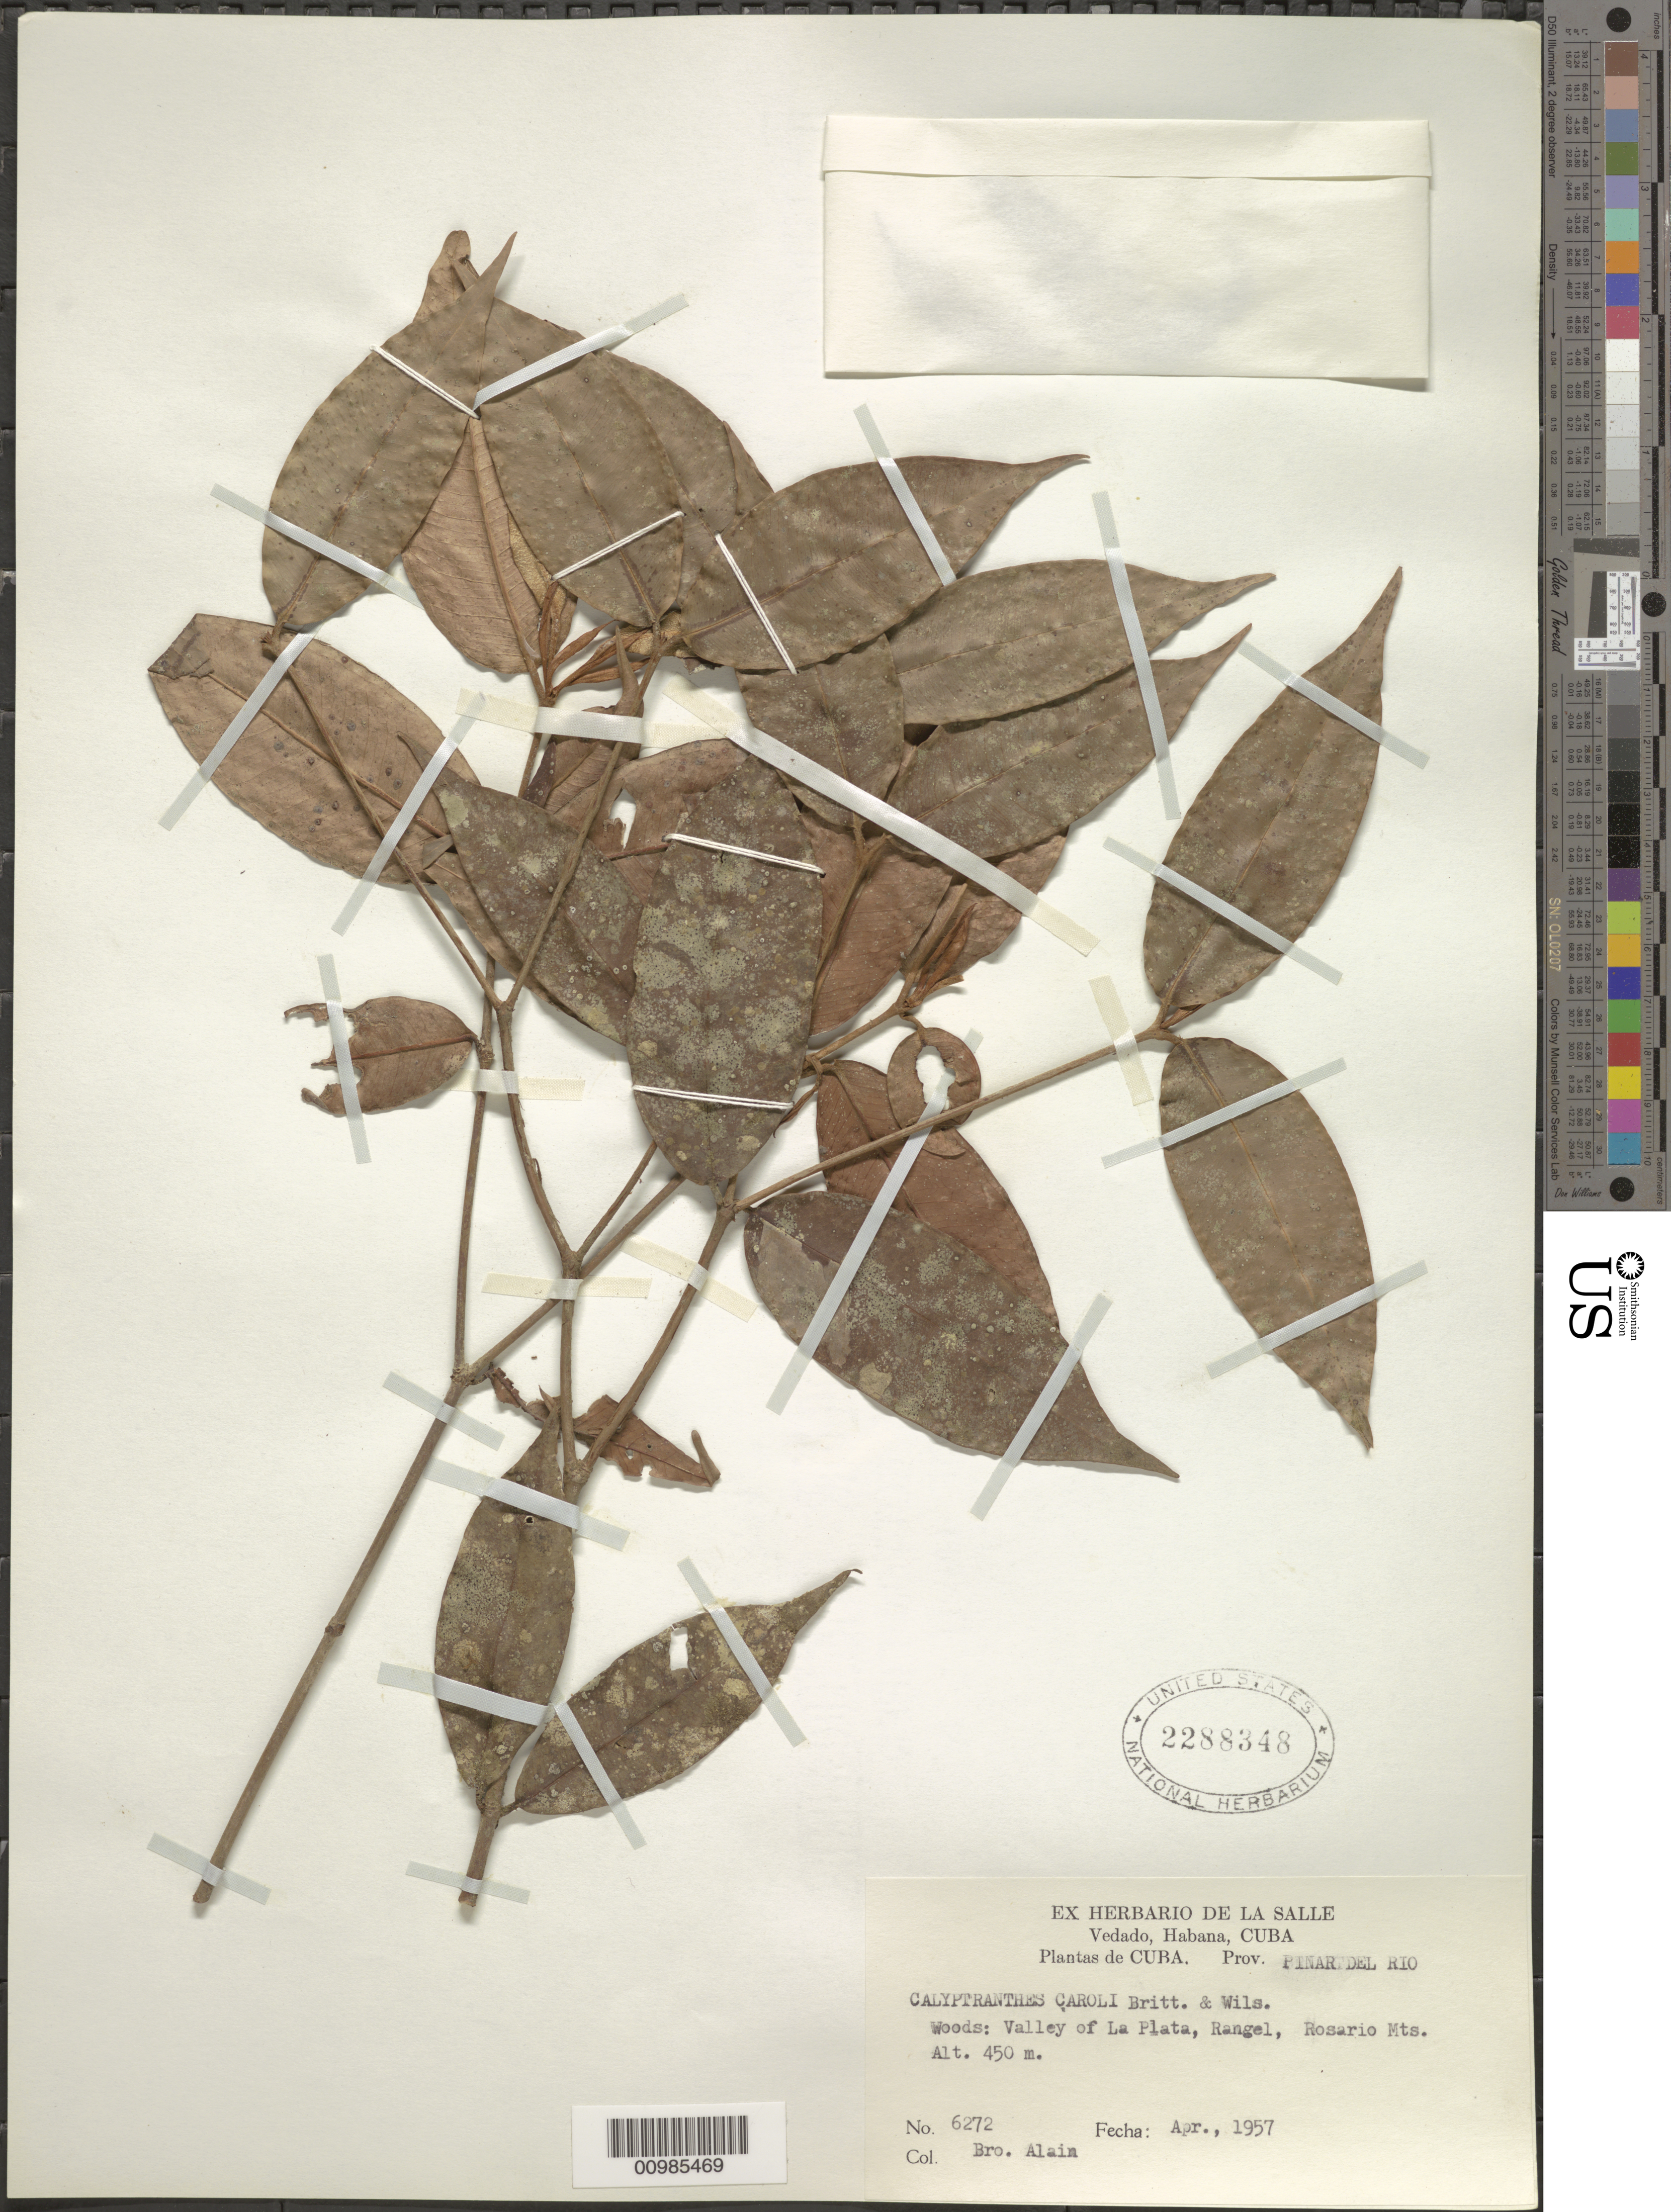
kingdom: Plantae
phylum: Tracheophyta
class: Magnoliopsida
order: Myrtales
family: Myrtaceae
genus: Myrcia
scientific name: Myrcia caroli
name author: (Britton & P. Wilson) Z. Acosta & K. Samra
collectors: A. H. Liogier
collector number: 6272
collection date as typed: Apr 1957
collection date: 1957-04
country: Cuba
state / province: Pinar del Rio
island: Cuba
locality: Valley of La Plata, Rangel, Rosario Mts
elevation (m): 450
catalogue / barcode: US 2288348